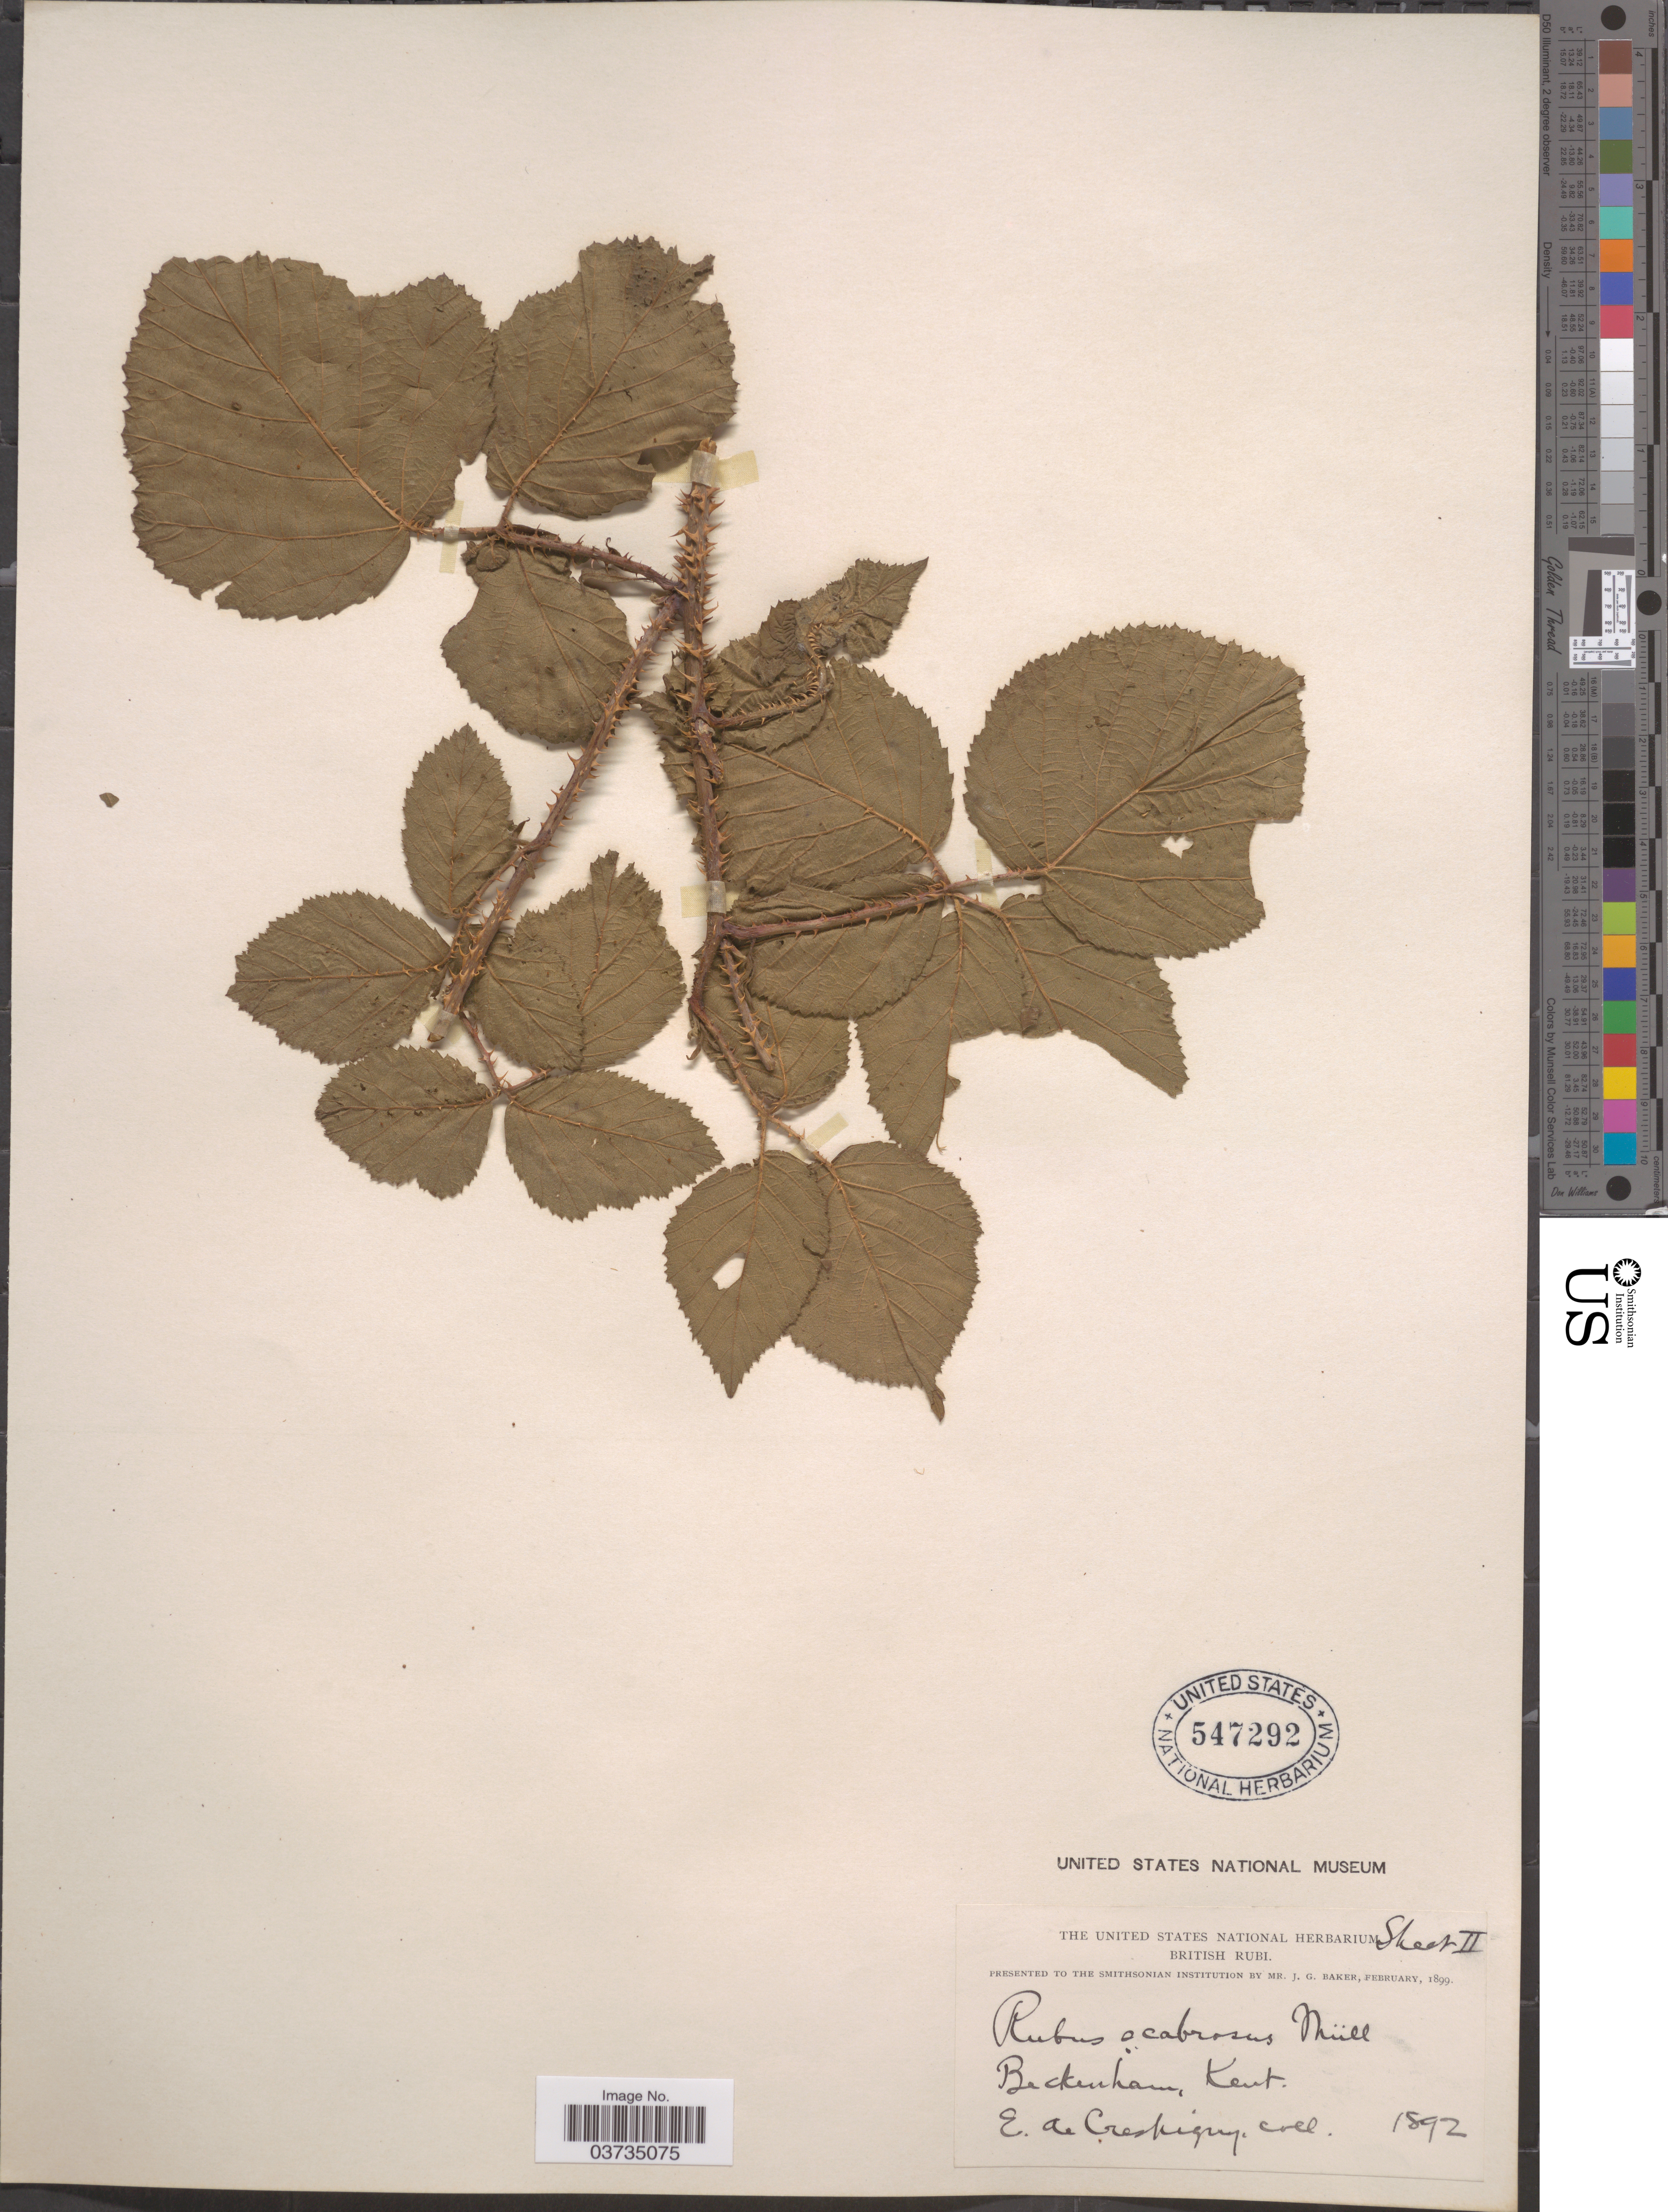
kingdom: Plantae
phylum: Tracheophyta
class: Magnoliopsida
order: Rosales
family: Rosaceae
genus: Rubus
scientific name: Rubus scabrosus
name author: P.J. Müll.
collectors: E. de Crespigny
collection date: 1892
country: United Kingdom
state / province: England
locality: Beckenham, Kent.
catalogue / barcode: US 547292